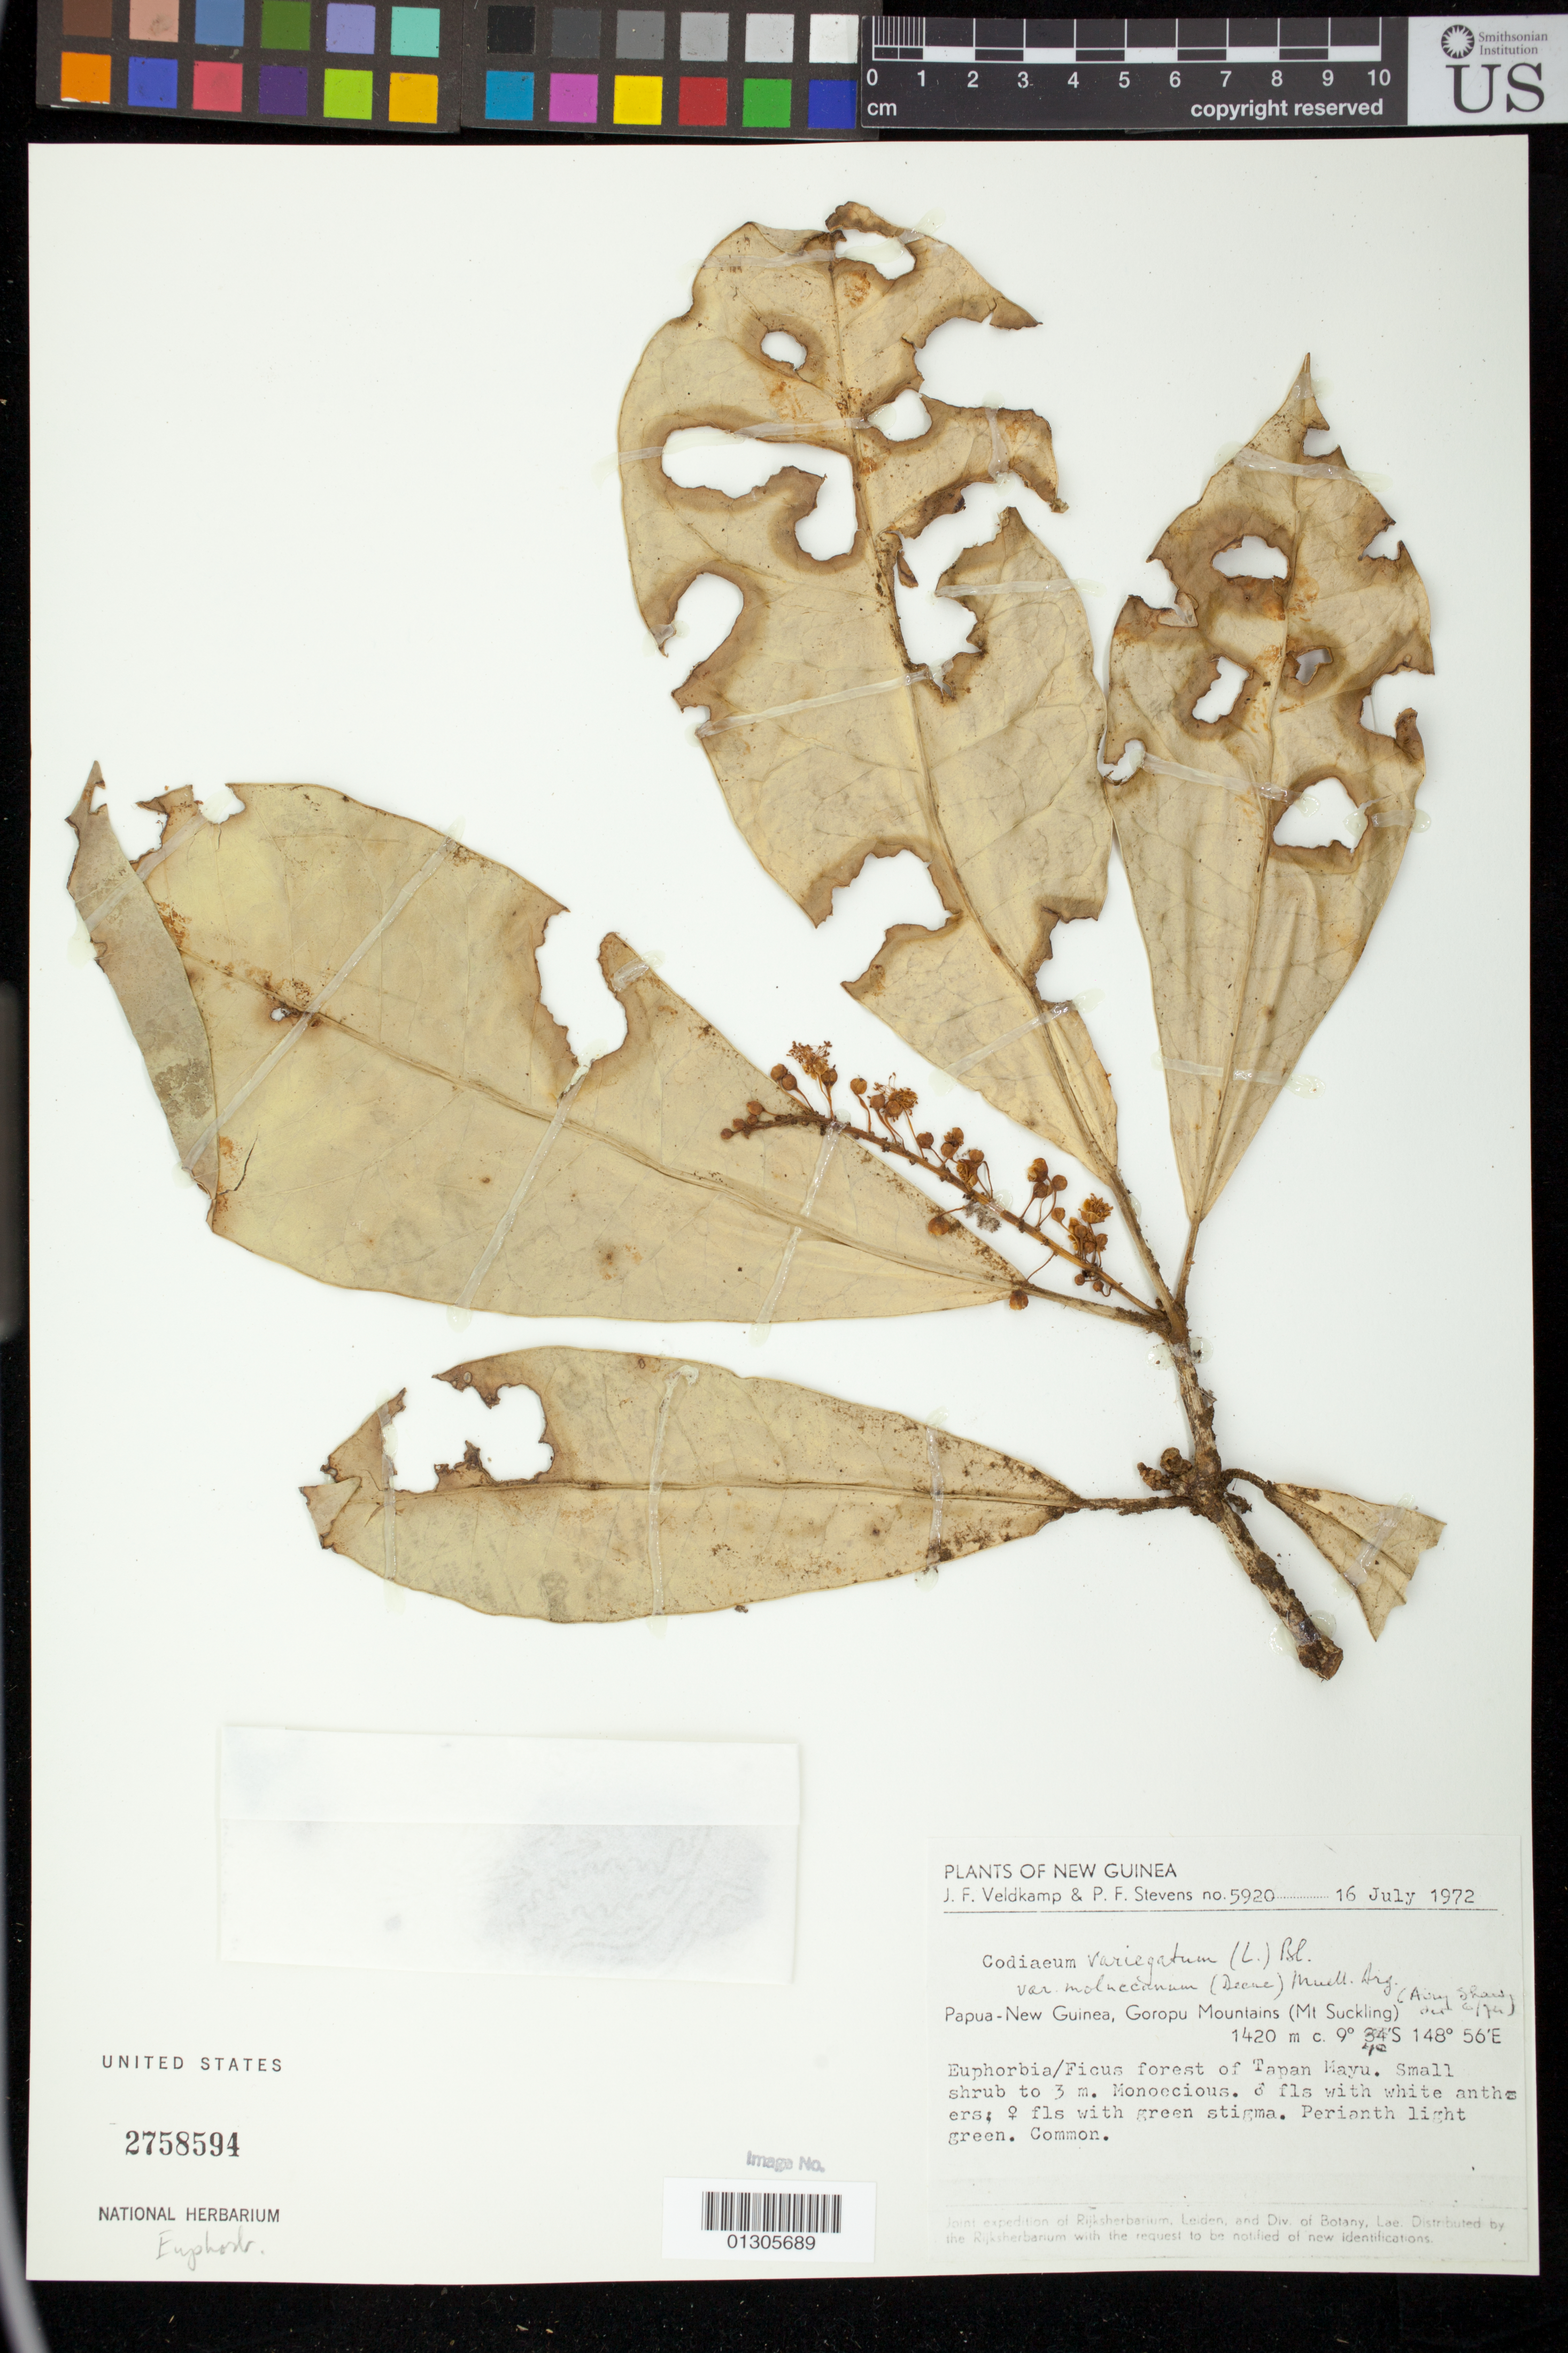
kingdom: Plantae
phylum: Tracheophyta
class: Magnoliopsida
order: Malpighiales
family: Euphorbiaceae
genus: Codiaeum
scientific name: Codiaeum variegatum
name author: (L.) Rumph. ex A. Juss.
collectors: J. F. Veldkamp & P. F. Stevens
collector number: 5920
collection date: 1972-07-16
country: Papua New Guinea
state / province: Northern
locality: Goropu Mountains (Mt. Suckling)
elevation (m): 1420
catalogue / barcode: US 2758594